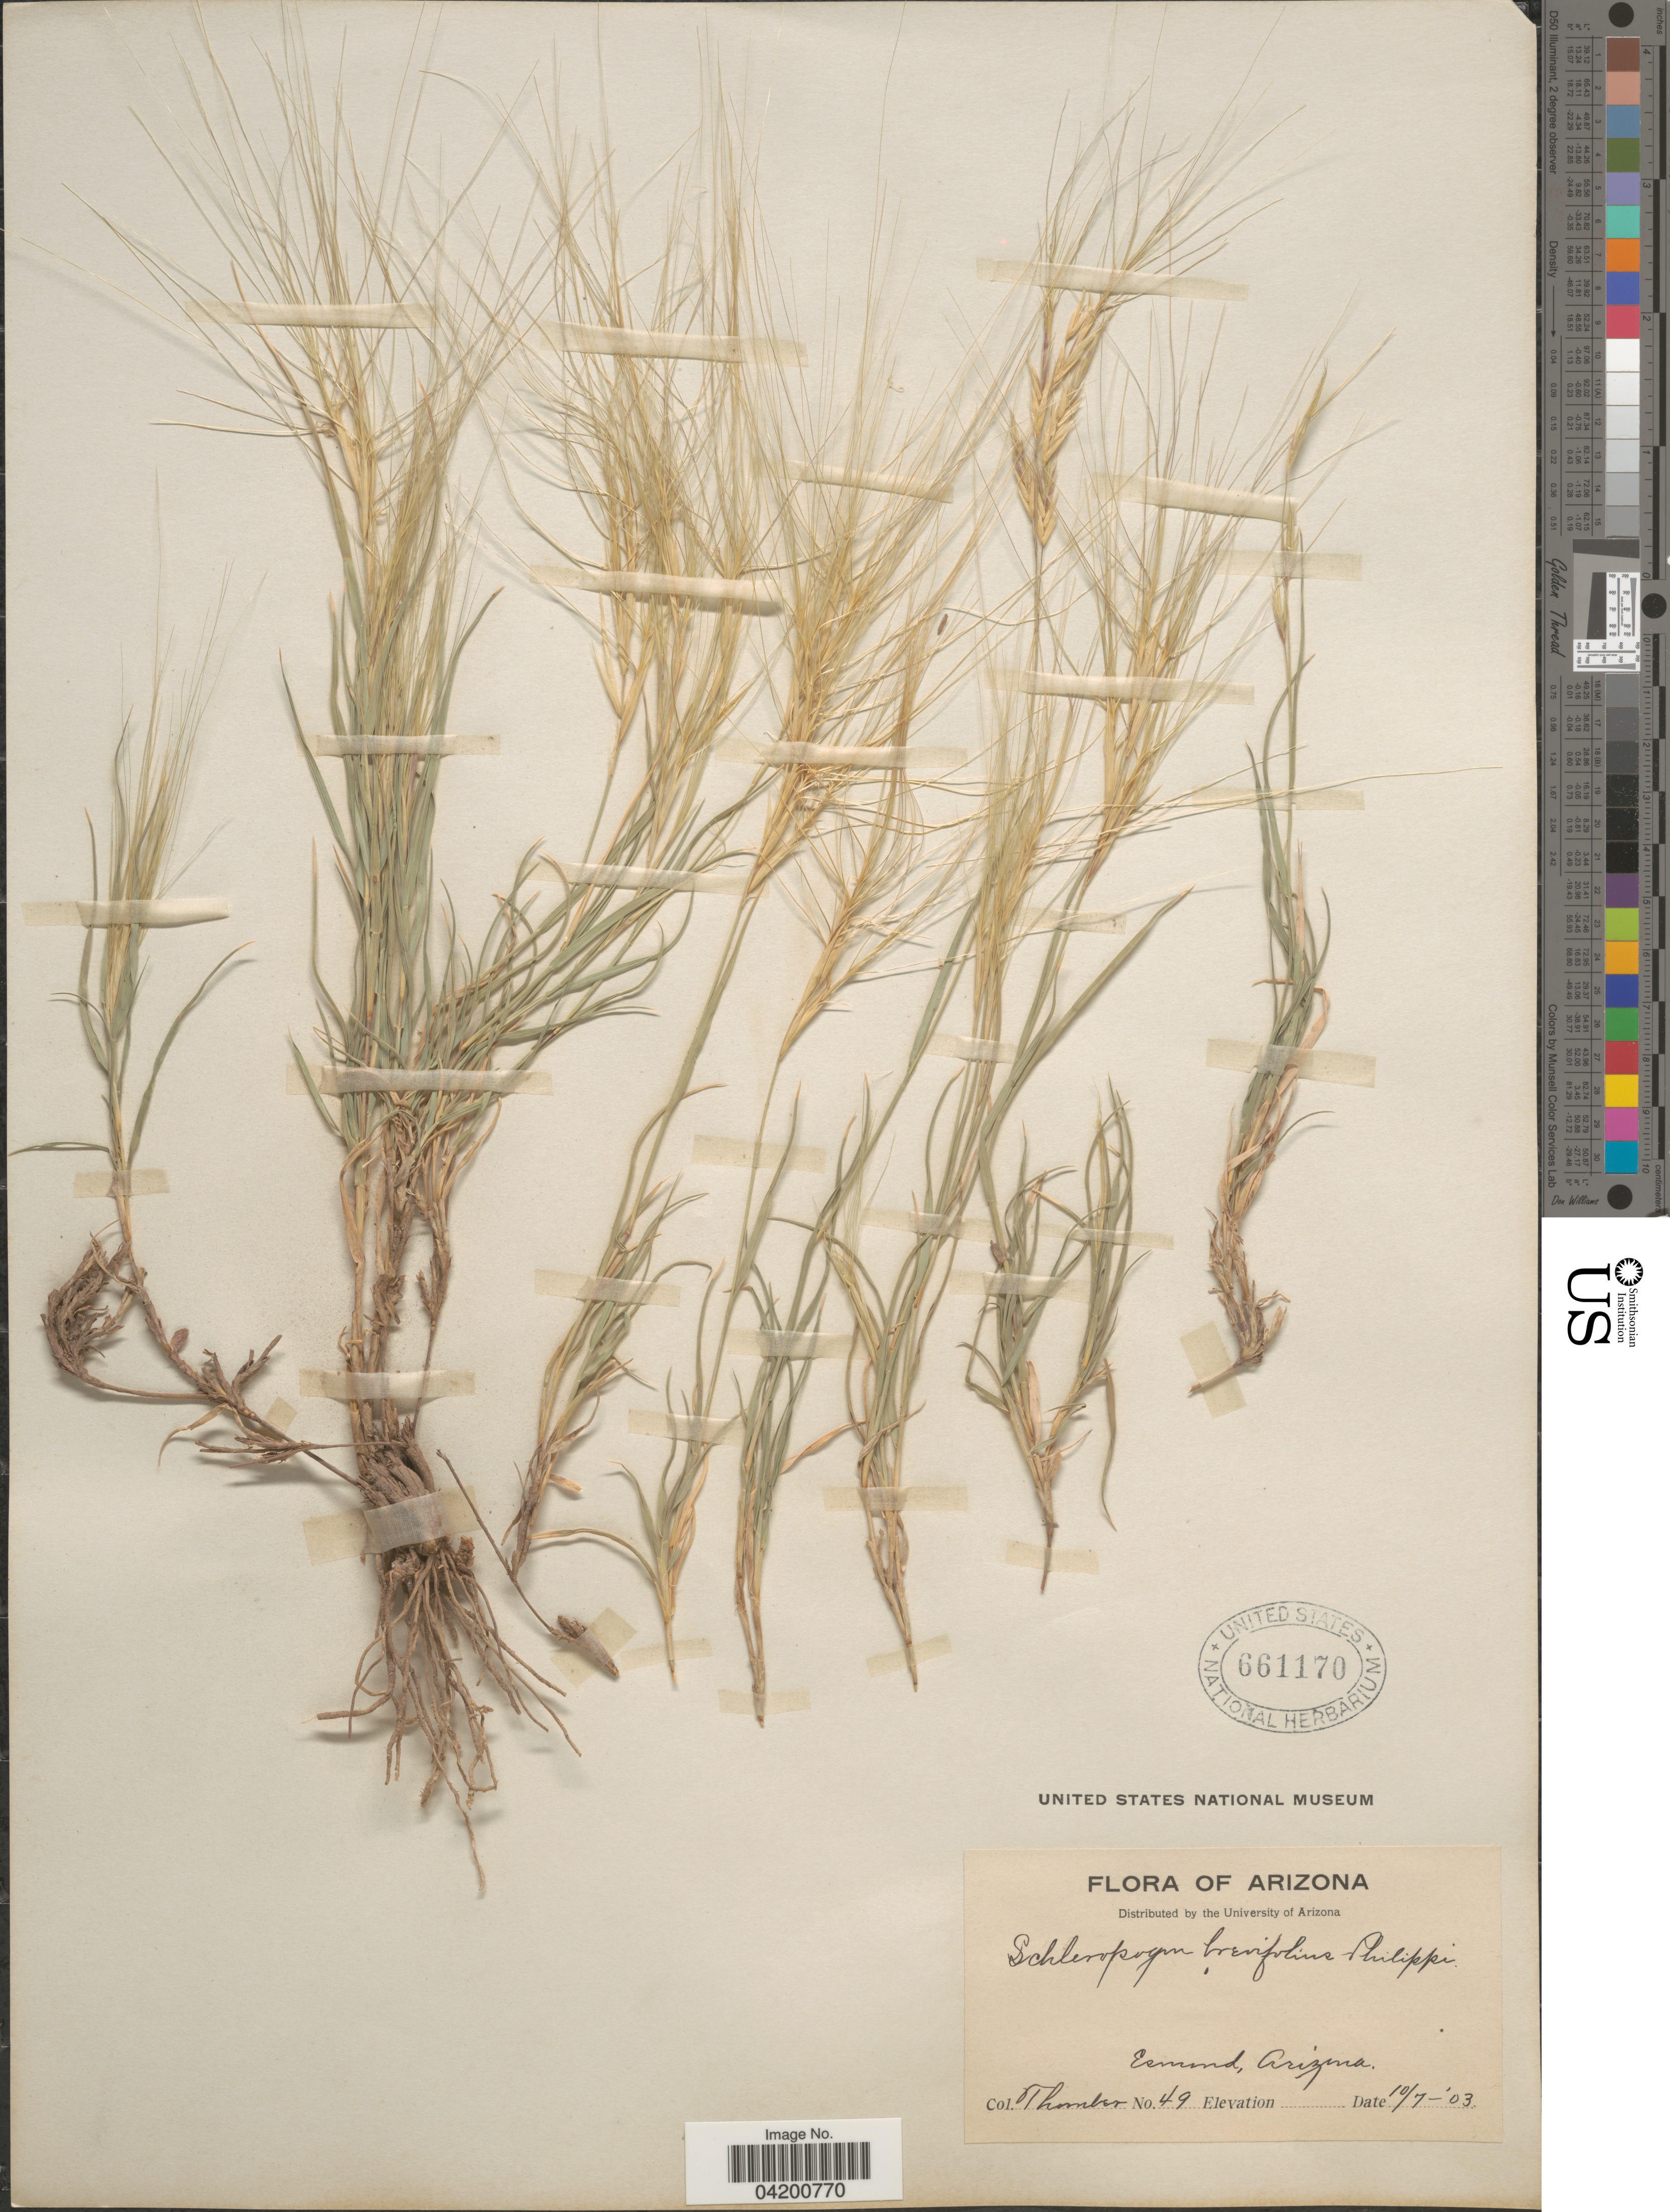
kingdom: Plantae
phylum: Tracheophyta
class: Liliopsida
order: Poales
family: Poaceae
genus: Scleropogon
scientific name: Scleropogon brevifolius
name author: Phil.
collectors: -. Thomber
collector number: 49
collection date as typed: Transcribed d/m/y: 7/10/3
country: United States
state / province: Arizona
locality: Esmond.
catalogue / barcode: US 661170